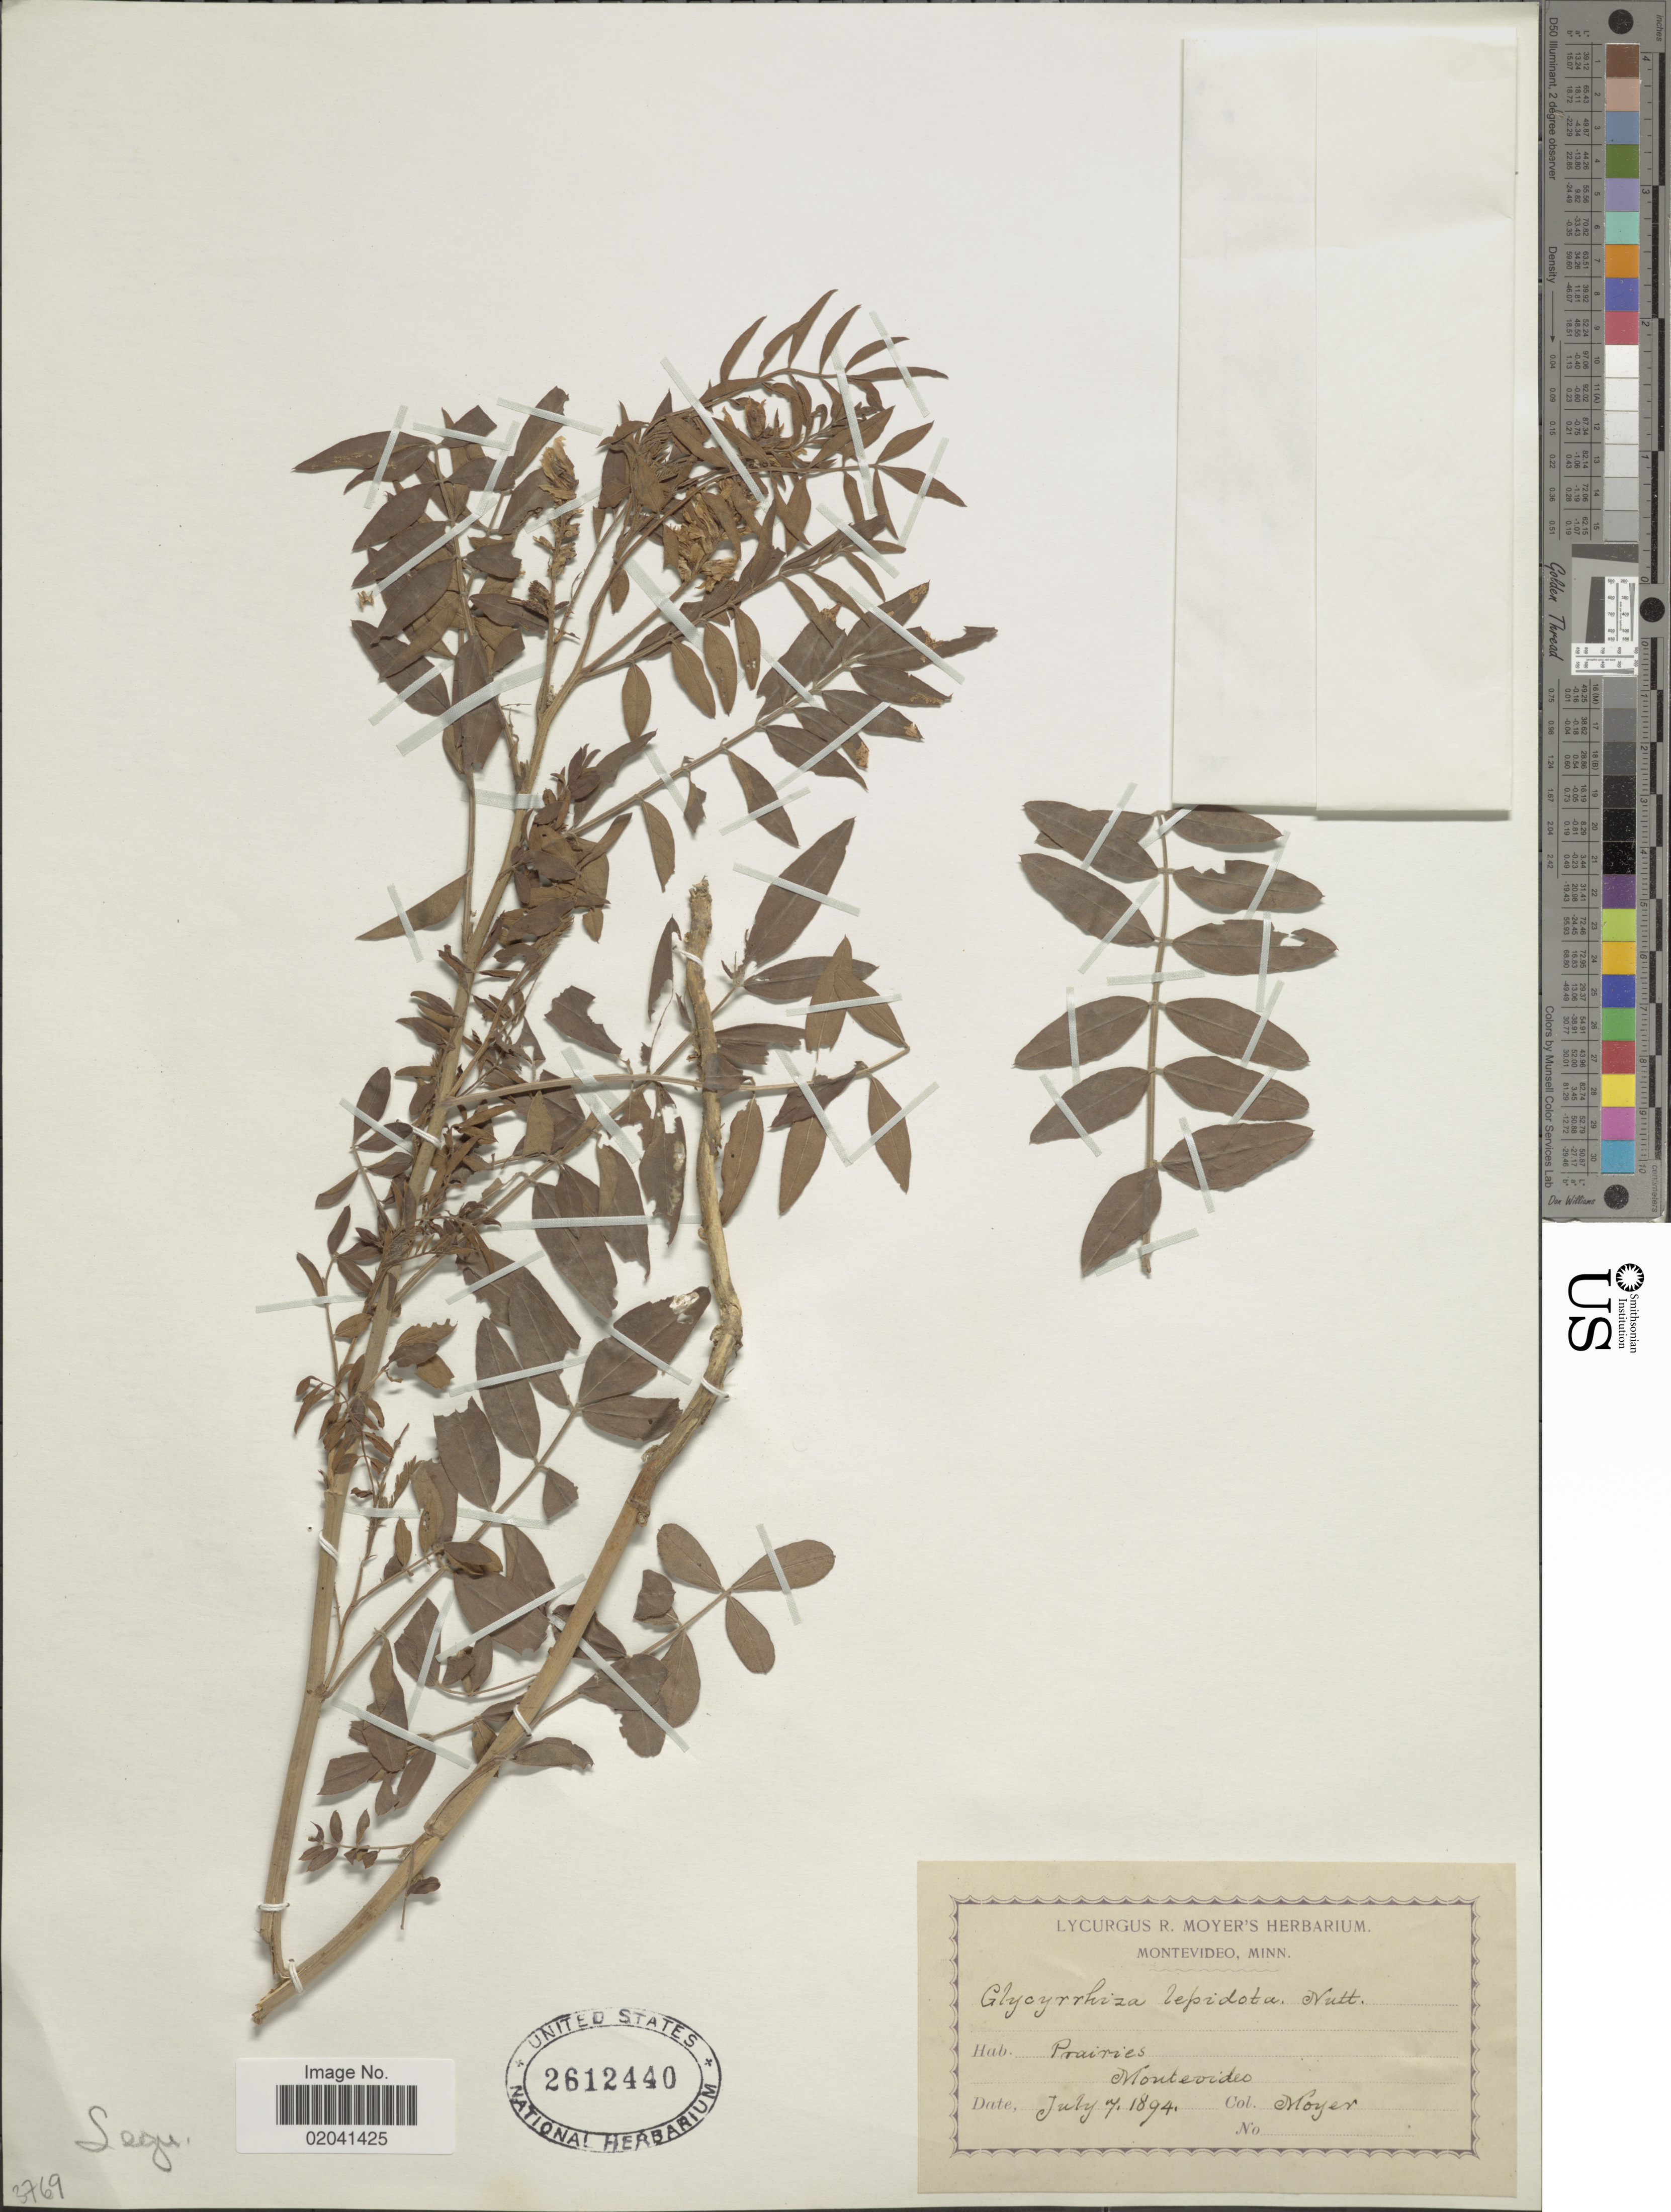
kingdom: Plantae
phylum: Tracheophyta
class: Magnoliopsida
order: Fabales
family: Fabaceae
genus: Glycyrrhiza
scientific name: Glycyrrhiza lepidota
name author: Pursh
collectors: L. Moyer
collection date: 1894-07-07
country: United States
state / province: Minnesota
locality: Montevideo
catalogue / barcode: US 2612440